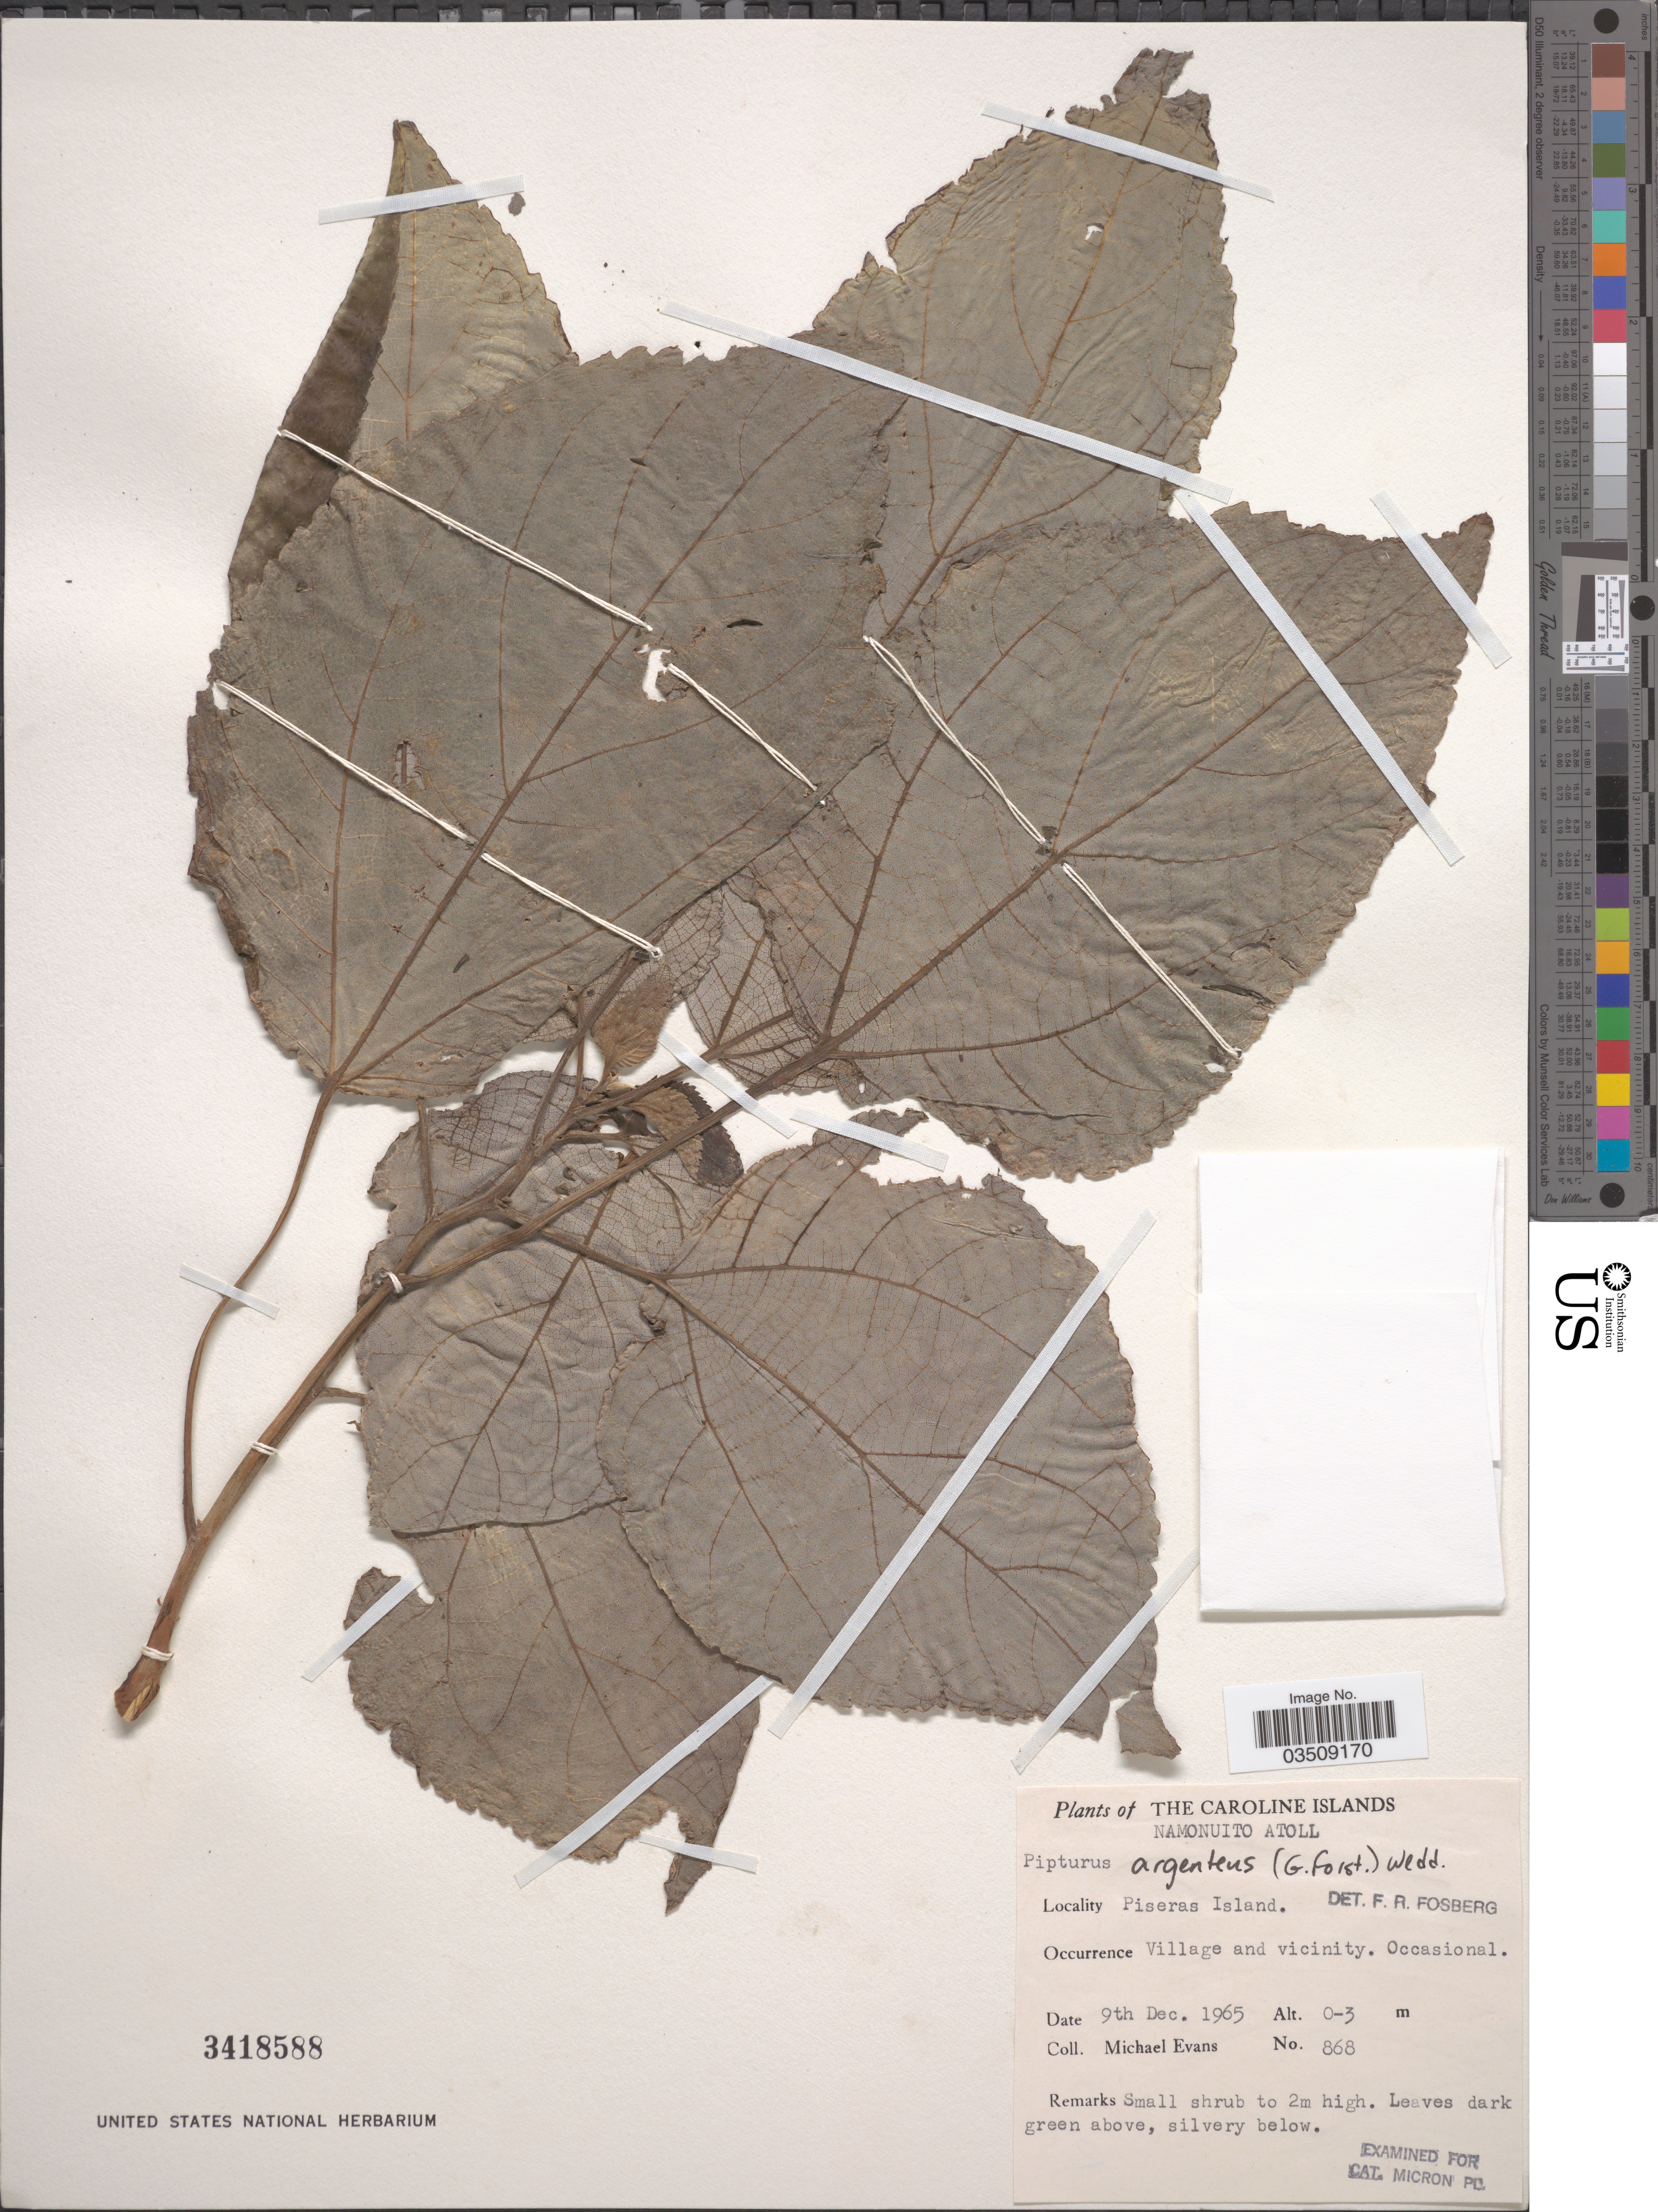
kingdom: Plantae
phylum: Tracheophyta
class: Magnoliopsida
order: Rosales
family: Urticaceae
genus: Pipturus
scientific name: Pipturus argenteus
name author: (G. Forst.) Wedd.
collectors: M. Evans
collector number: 868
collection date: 1965-12-09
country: Micronesia, Federated States of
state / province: Truk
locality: Caroline Islands. Namonuito Atoll. Piseras Island. Village and vicinity.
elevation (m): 0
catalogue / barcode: US 3418588